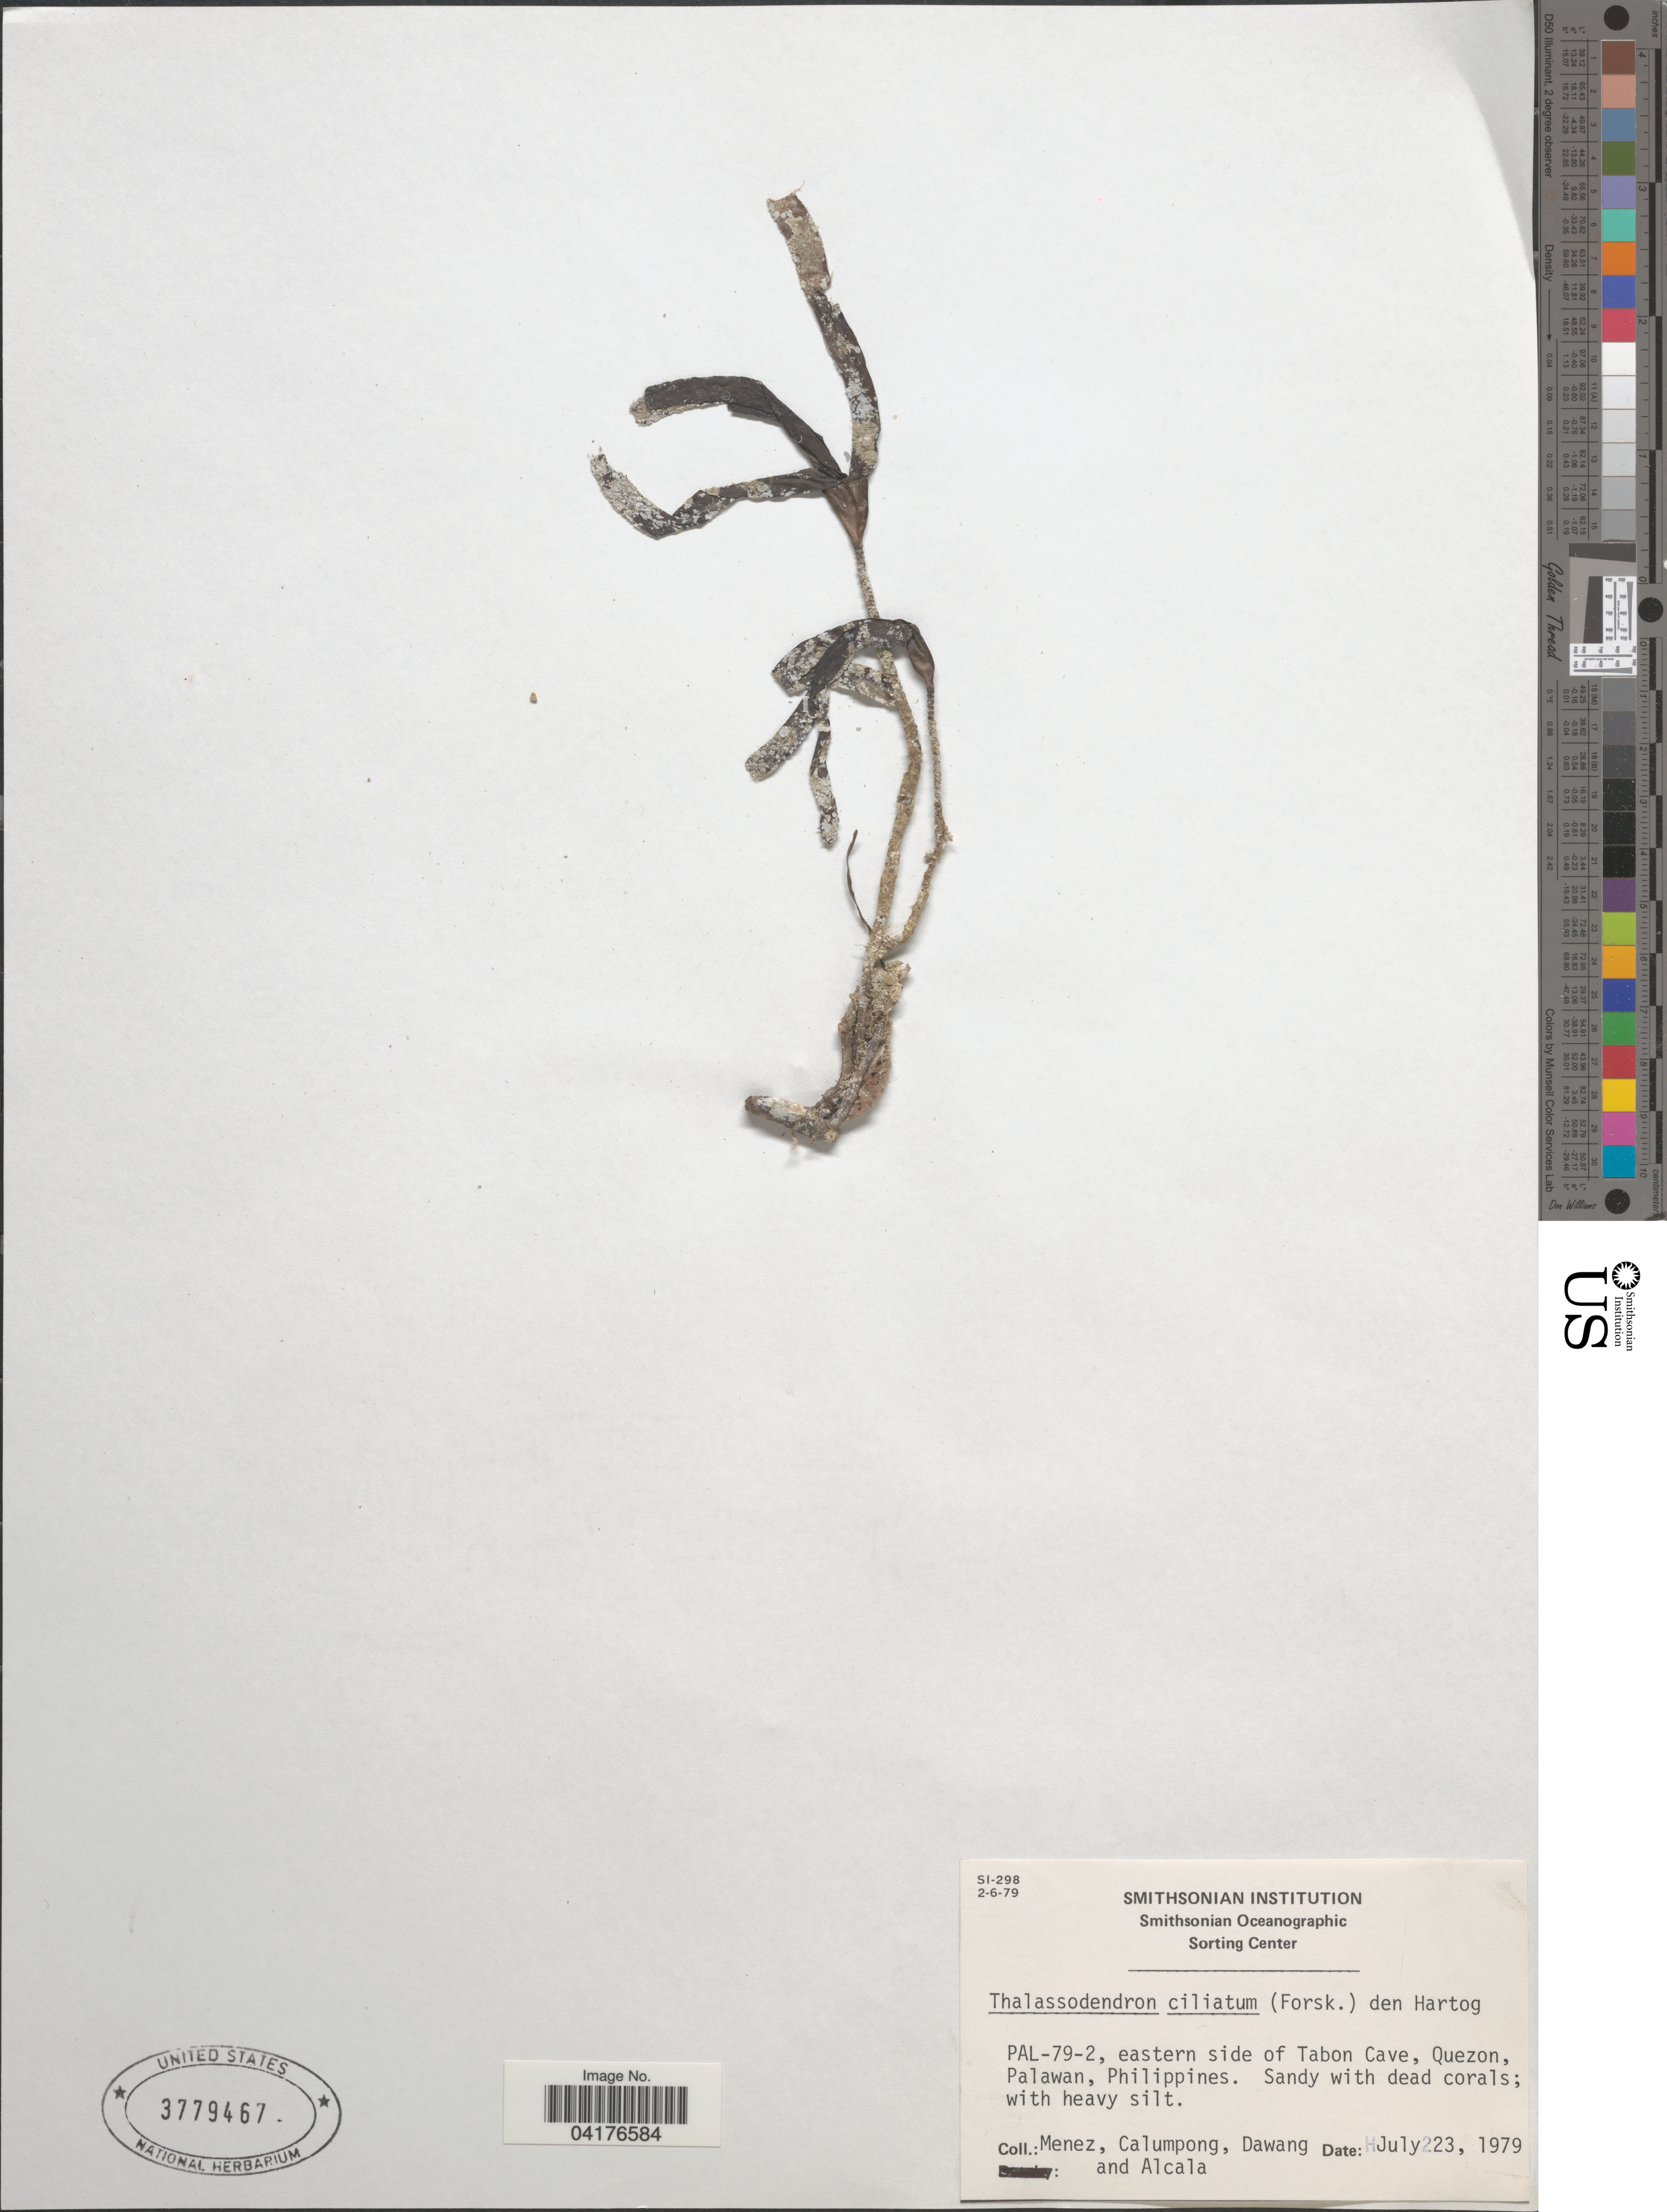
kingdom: Plantae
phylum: Tracheophyta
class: Liliopsida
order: Alismatales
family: Cymodoceaceae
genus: Thalassodendron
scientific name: Thalassodendron ciliatum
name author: (Forssk.) Hartog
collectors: Menez, Calumpong, Dawang & Alcala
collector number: PAL-79-2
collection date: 1979-07-23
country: Philippines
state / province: Mimaropa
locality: Eastern side of Tabon Cave, Quezon, Palawan.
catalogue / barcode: US 3779467